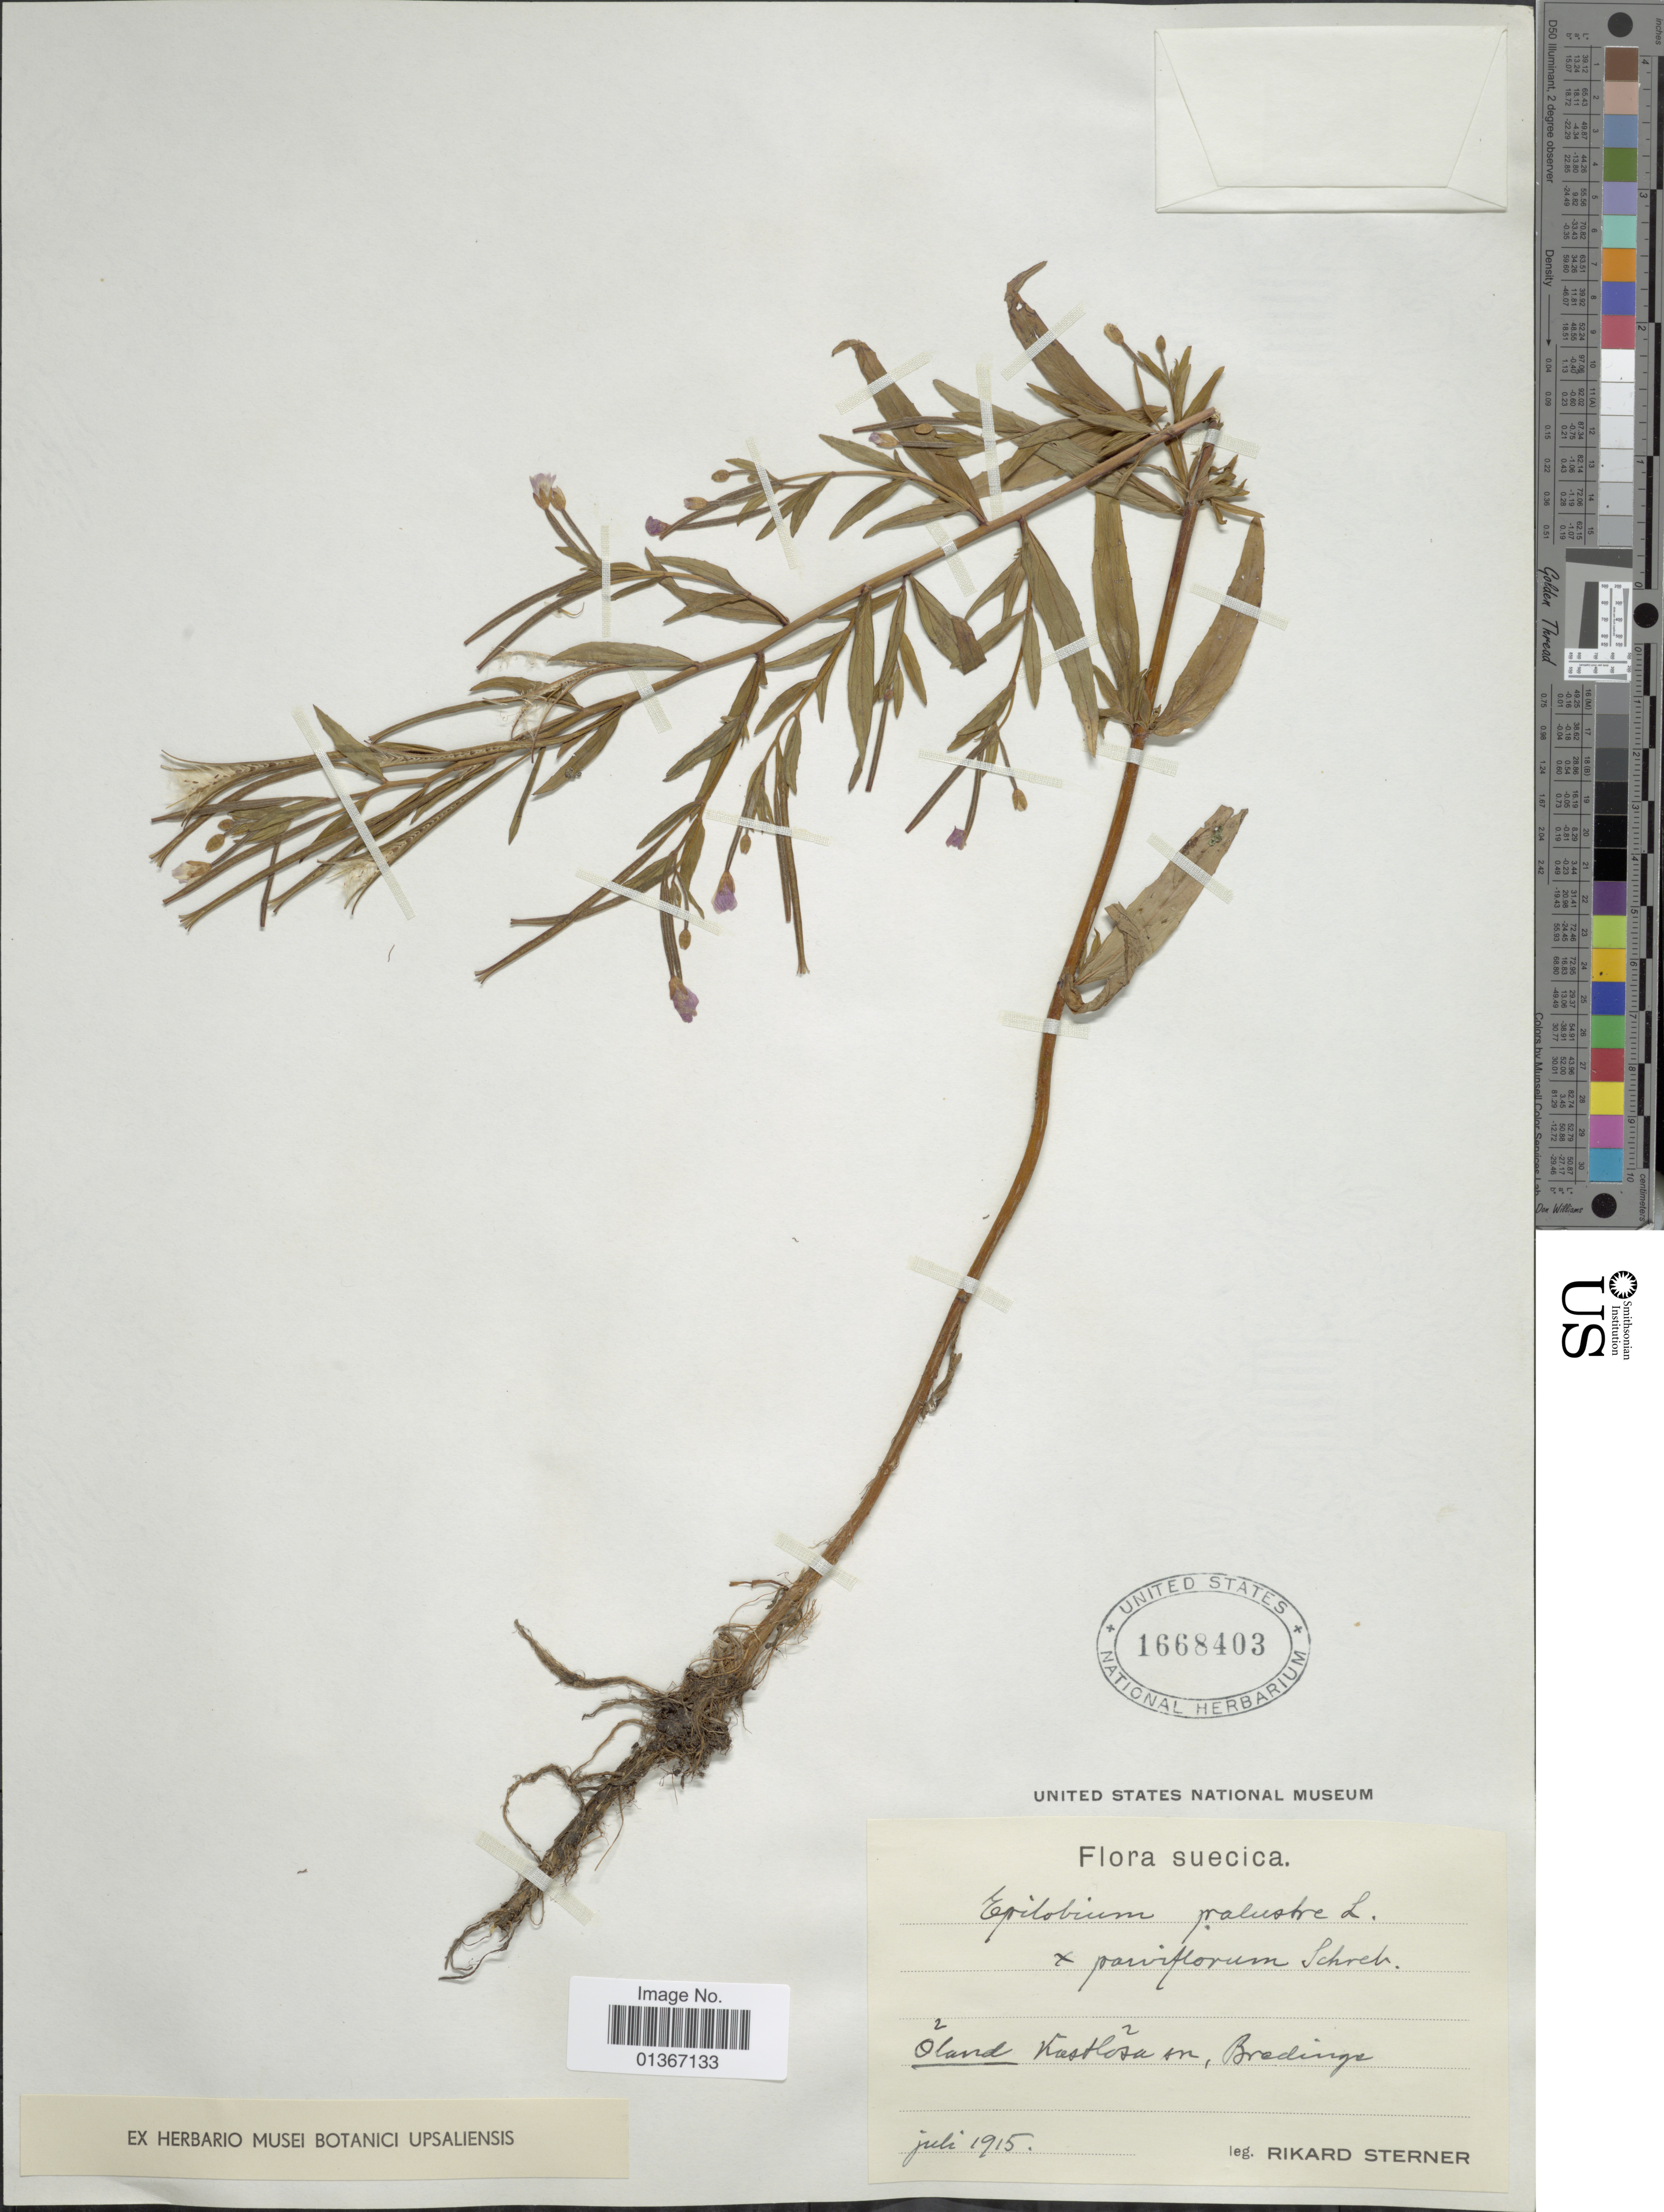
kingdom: Plantae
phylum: Tracheophyta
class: Magnoliopsida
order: Myrtales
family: Onagraceae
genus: Epilobium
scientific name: Epilobium palustre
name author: L.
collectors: R. Sterner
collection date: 1915-07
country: Sweden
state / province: Kalmar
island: Öland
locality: Kastlösa sn, Bredinge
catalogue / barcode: US 1668403